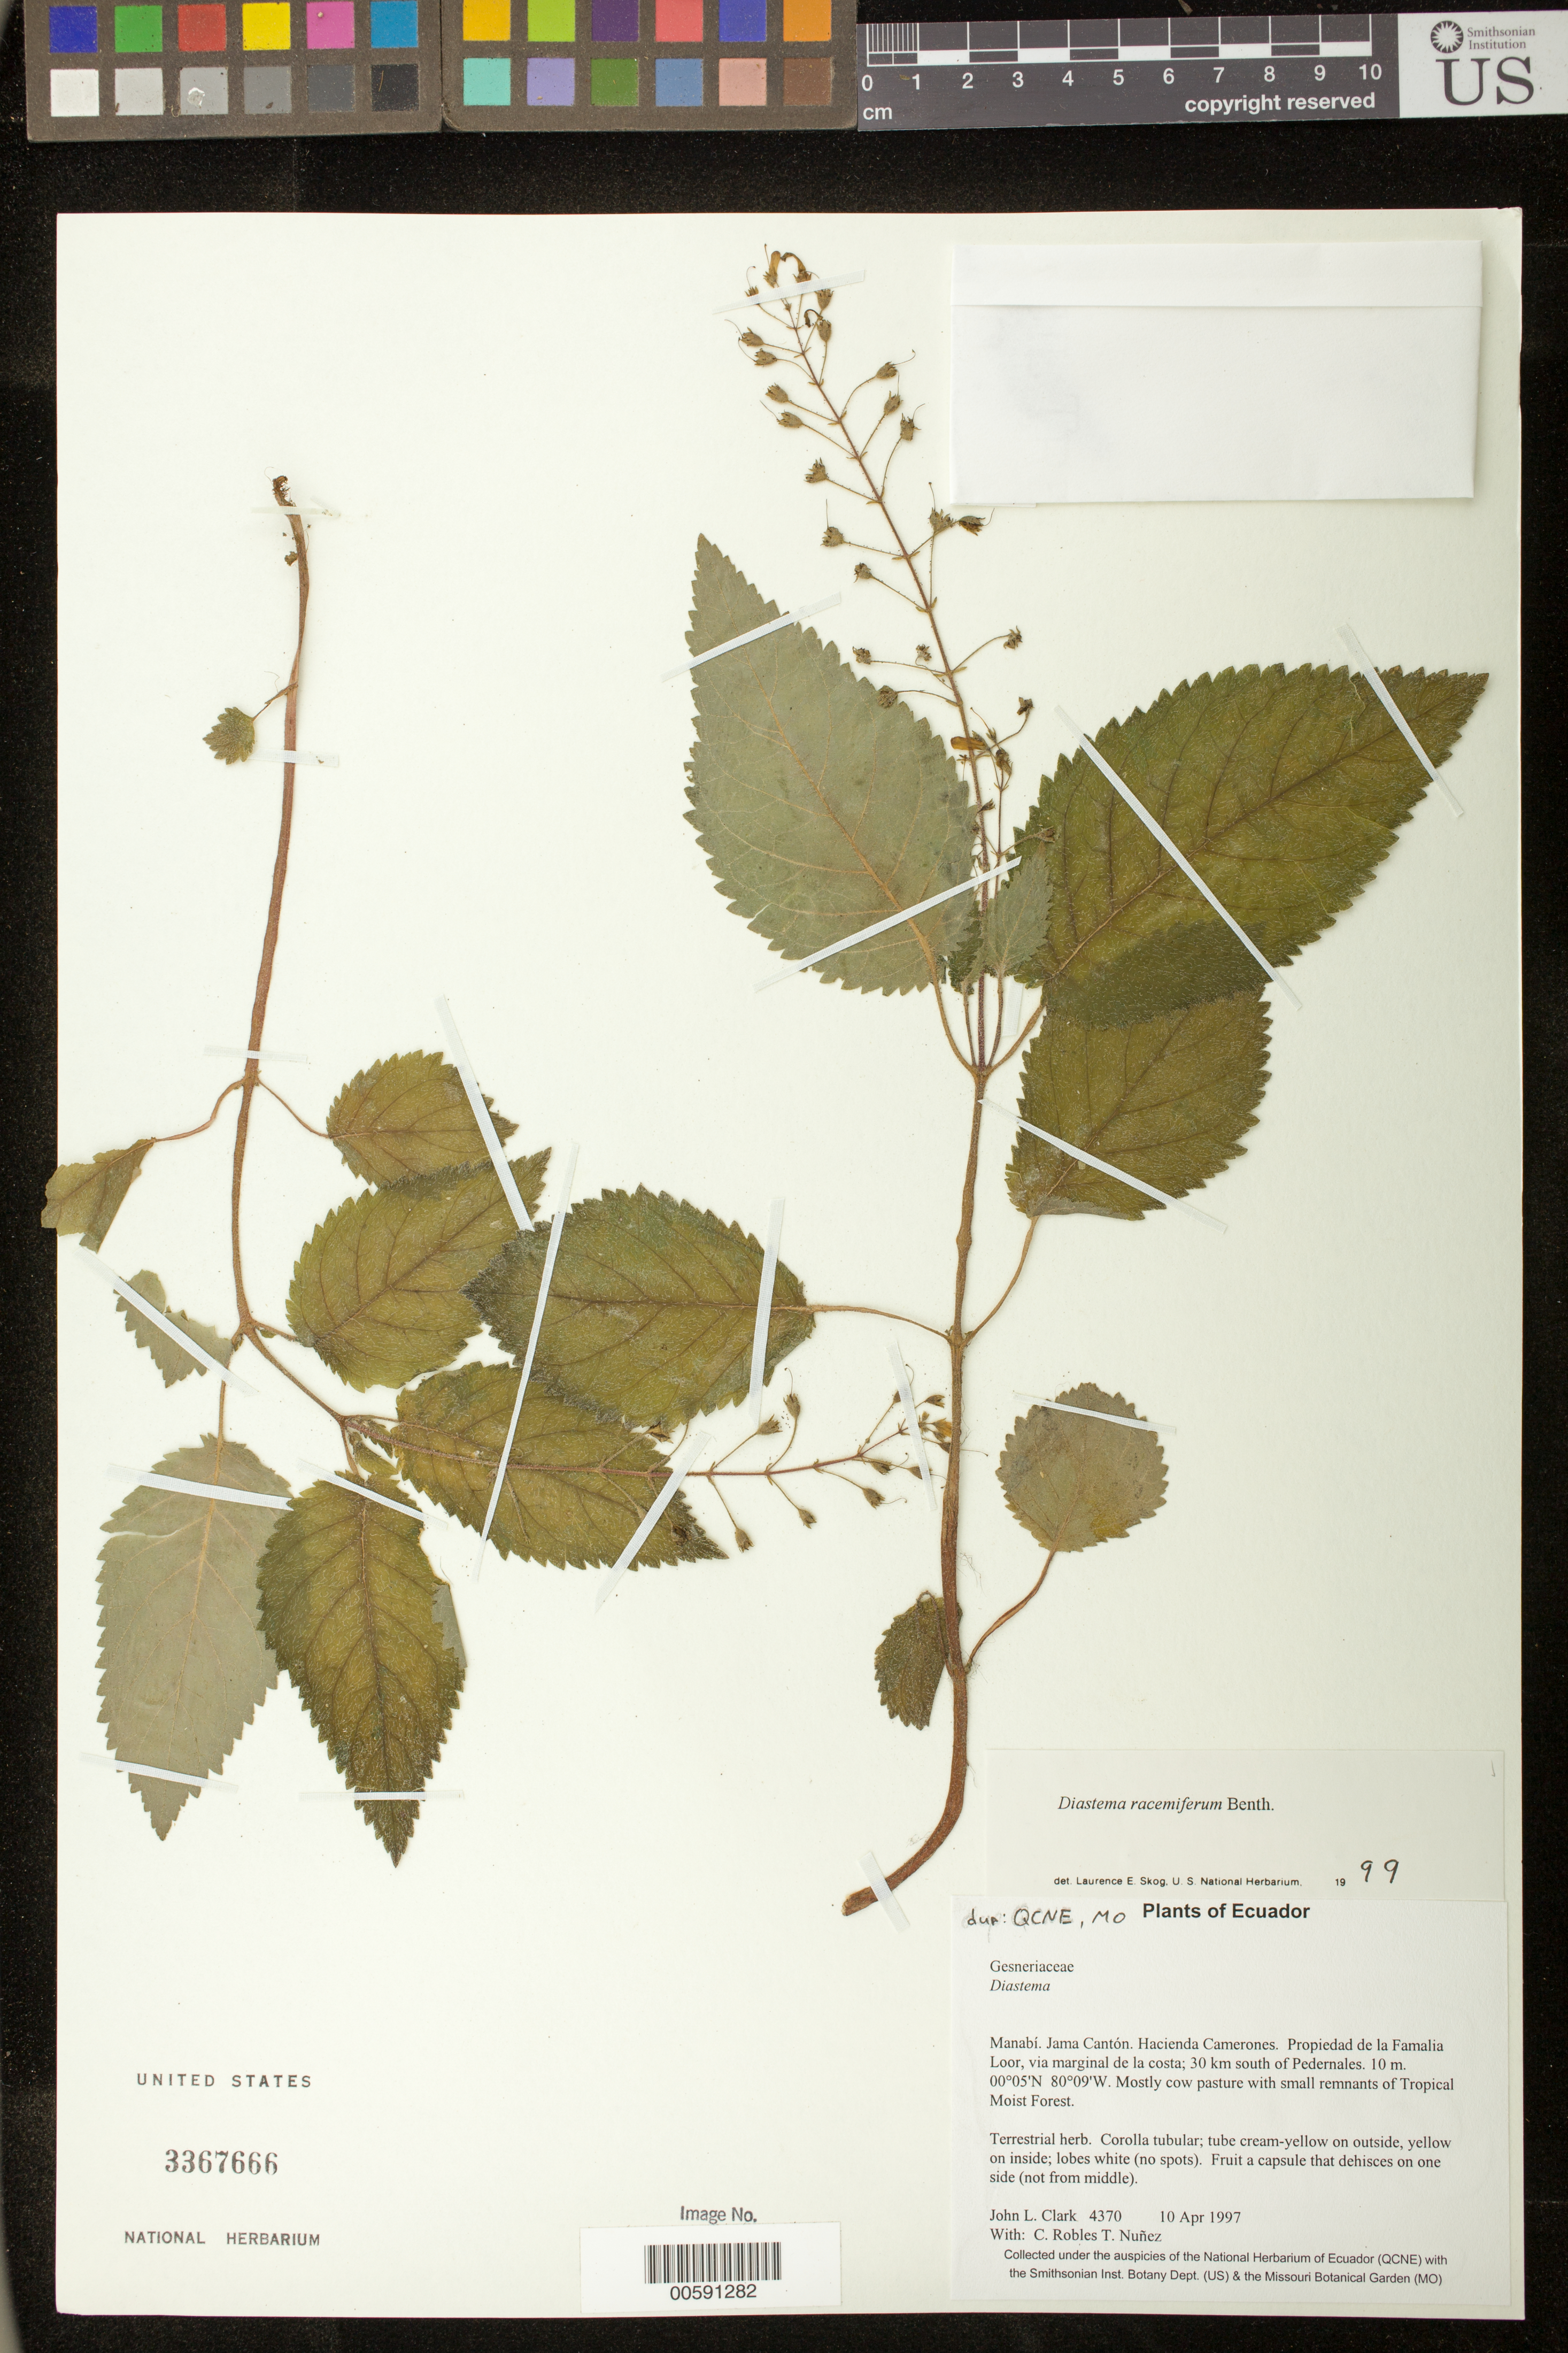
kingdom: Plantae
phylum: Tracheophyta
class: Magnoliopsida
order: Lamiales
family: Gesneriaceae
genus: Diastema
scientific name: Diastema racemiferum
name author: Benth.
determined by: Skog, Laurence E.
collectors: J. L. Clark, T. Núñez & C. Robles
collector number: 4370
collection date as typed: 10 Apr 1997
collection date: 1997-04-10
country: Ecuador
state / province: Manabí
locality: Jama Cantón. Hacienda Camerones. Propiedad de la Famalia Loor, via marginal de la costa; 30 km south of Pedernales.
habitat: Mostly cow pasture with small remnants of Tropical Moist Forest.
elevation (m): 10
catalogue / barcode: US 3367666